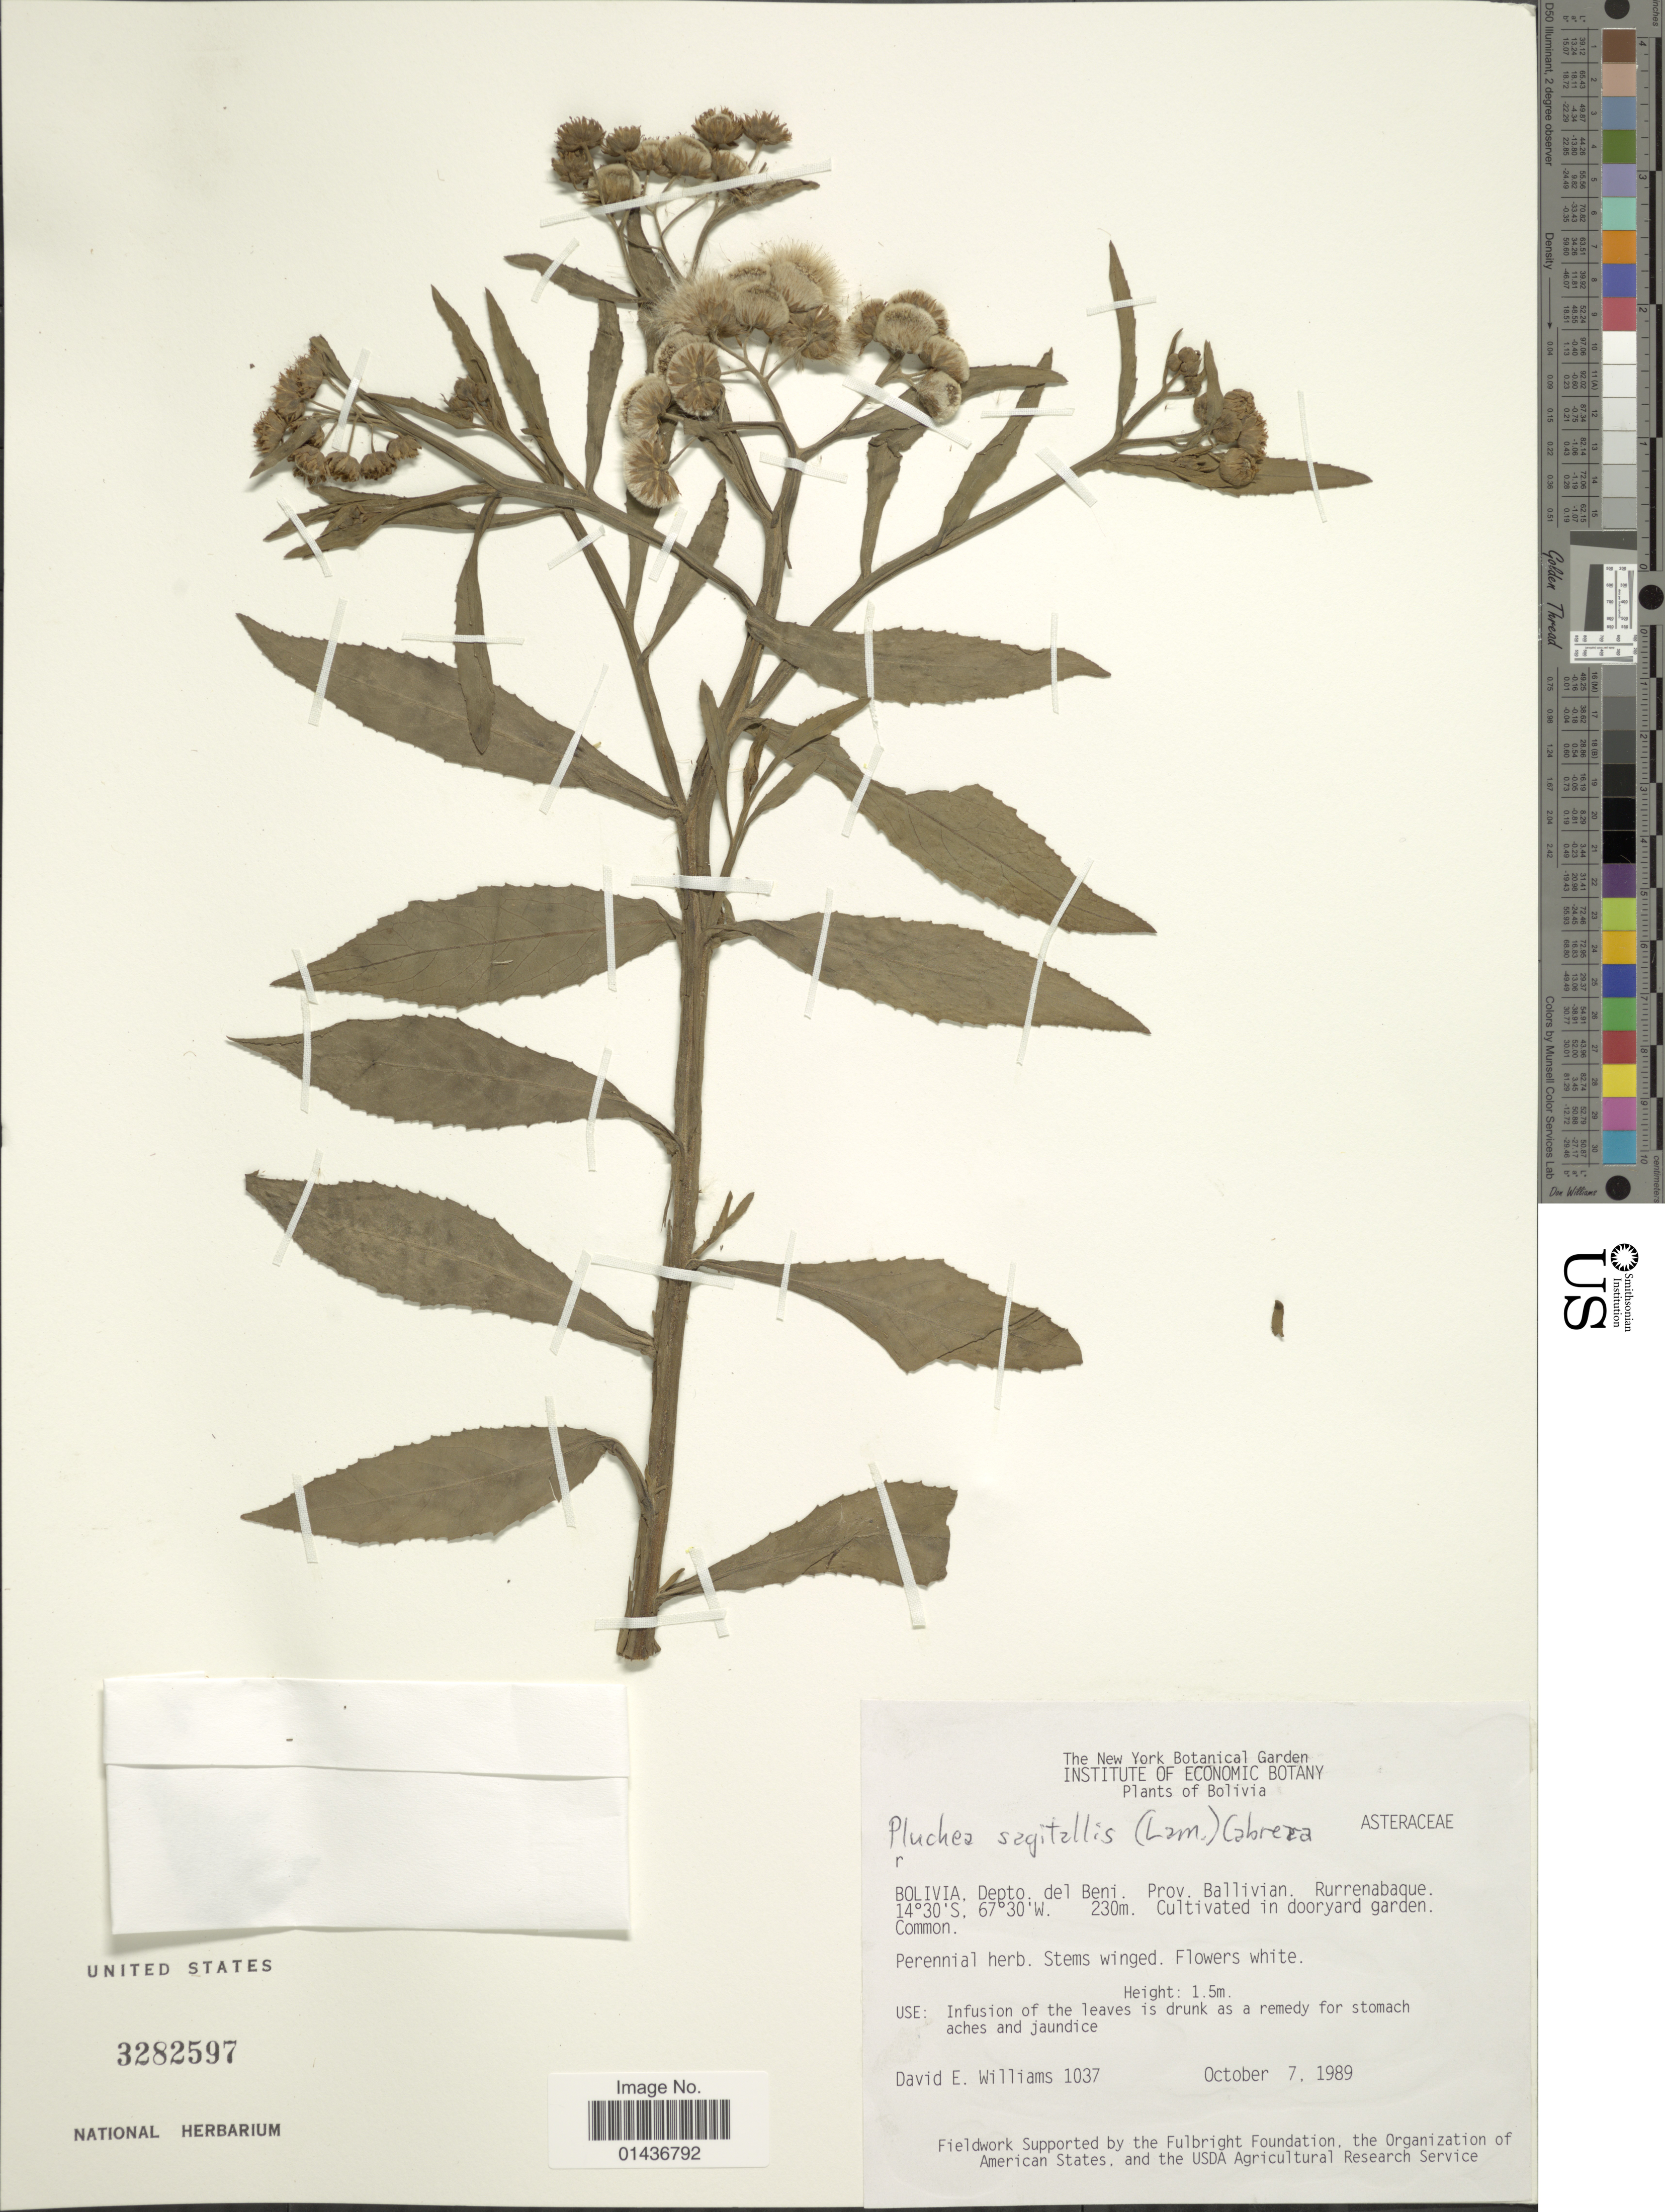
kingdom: Plantae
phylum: Tracheophyta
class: Magnoliopsida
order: Asterales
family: Asteraceae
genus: Pluchea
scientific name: Pluchea sagittalis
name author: (Lam.) Cabrera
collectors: D. E. Williams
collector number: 1037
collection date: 1989-10-07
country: Bolivia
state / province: Beni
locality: Depto. del Beni, Prov. Ballivan, Rurrenabaque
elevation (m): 230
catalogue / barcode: US 3282597